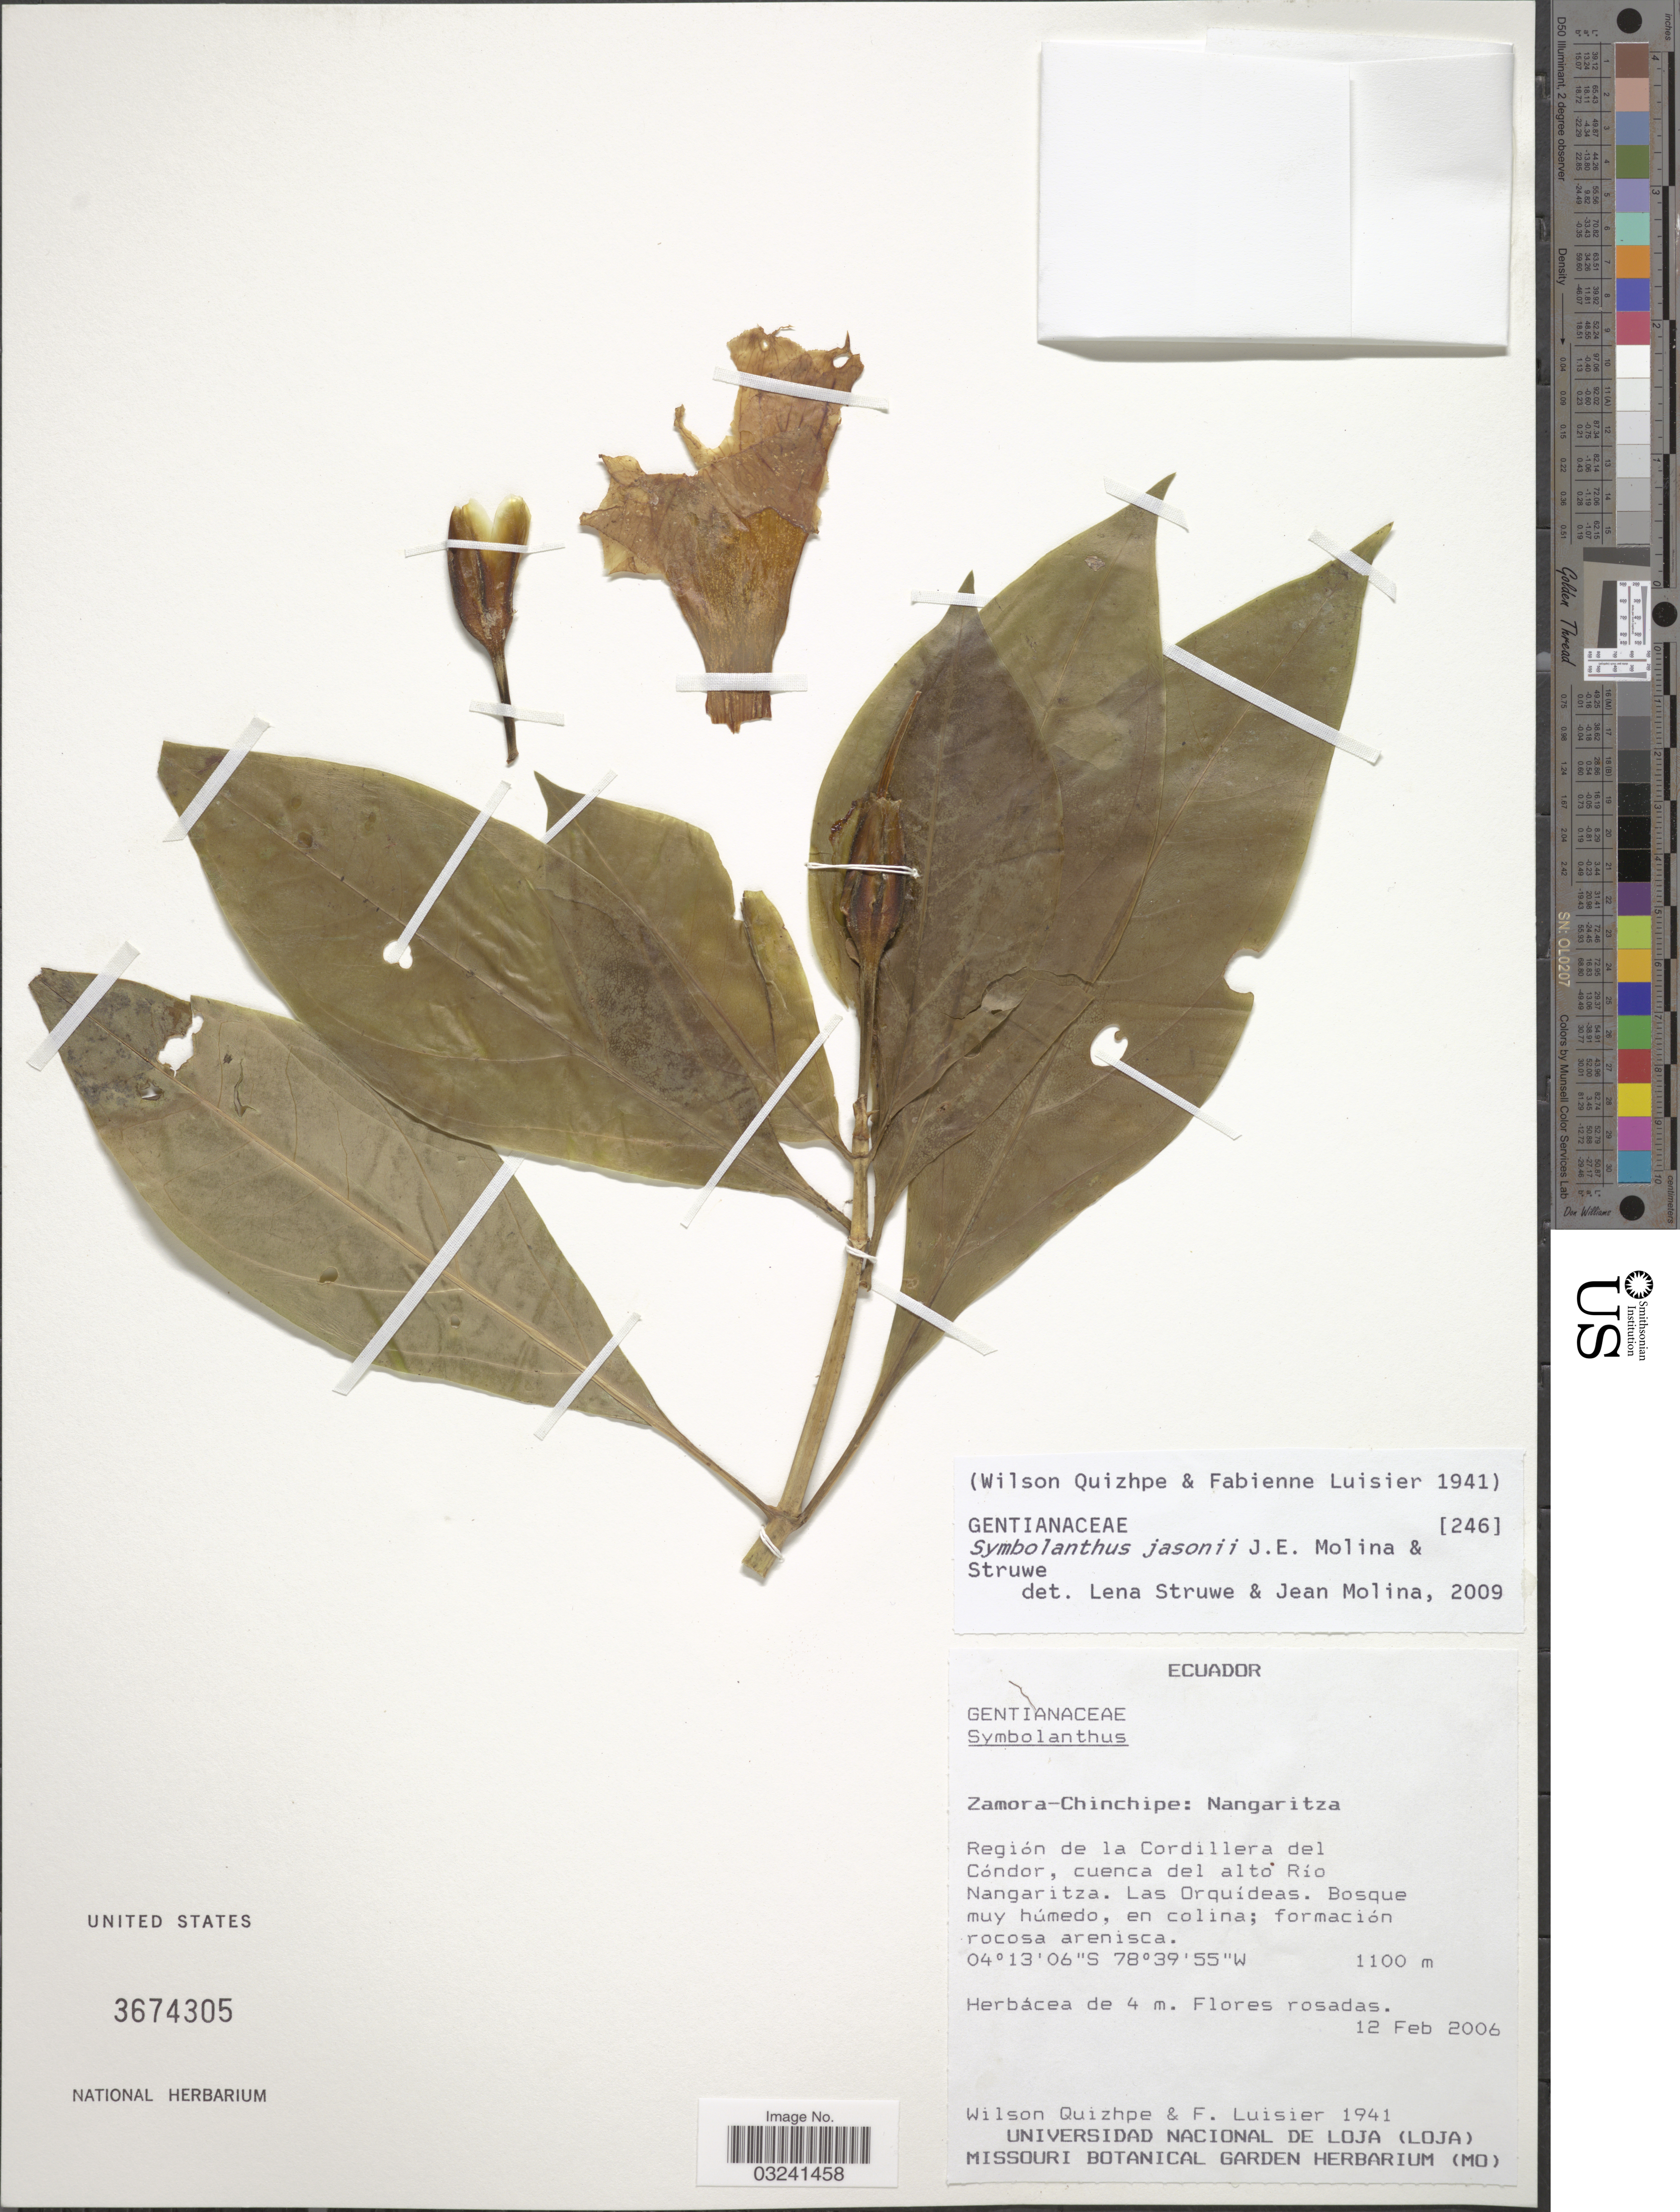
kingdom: Plantae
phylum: Tracheophyta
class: Magnoliopsida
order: Gentianales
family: Gentianaceae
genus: Symbolanthus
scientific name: Symbolanthus jasonii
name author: J.E. Molina & Struwe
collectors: W. Quizhpe & F. Luisier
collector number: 1941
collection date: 2006-02-12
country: Ecuador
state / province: Zamora-Chinchipe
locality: Nangaritza. Región de la Cordillera del Cóndor, cuenca del alto Río Nangaritza. Las Orquídeas.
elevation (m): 1100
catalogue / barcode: US 3674305